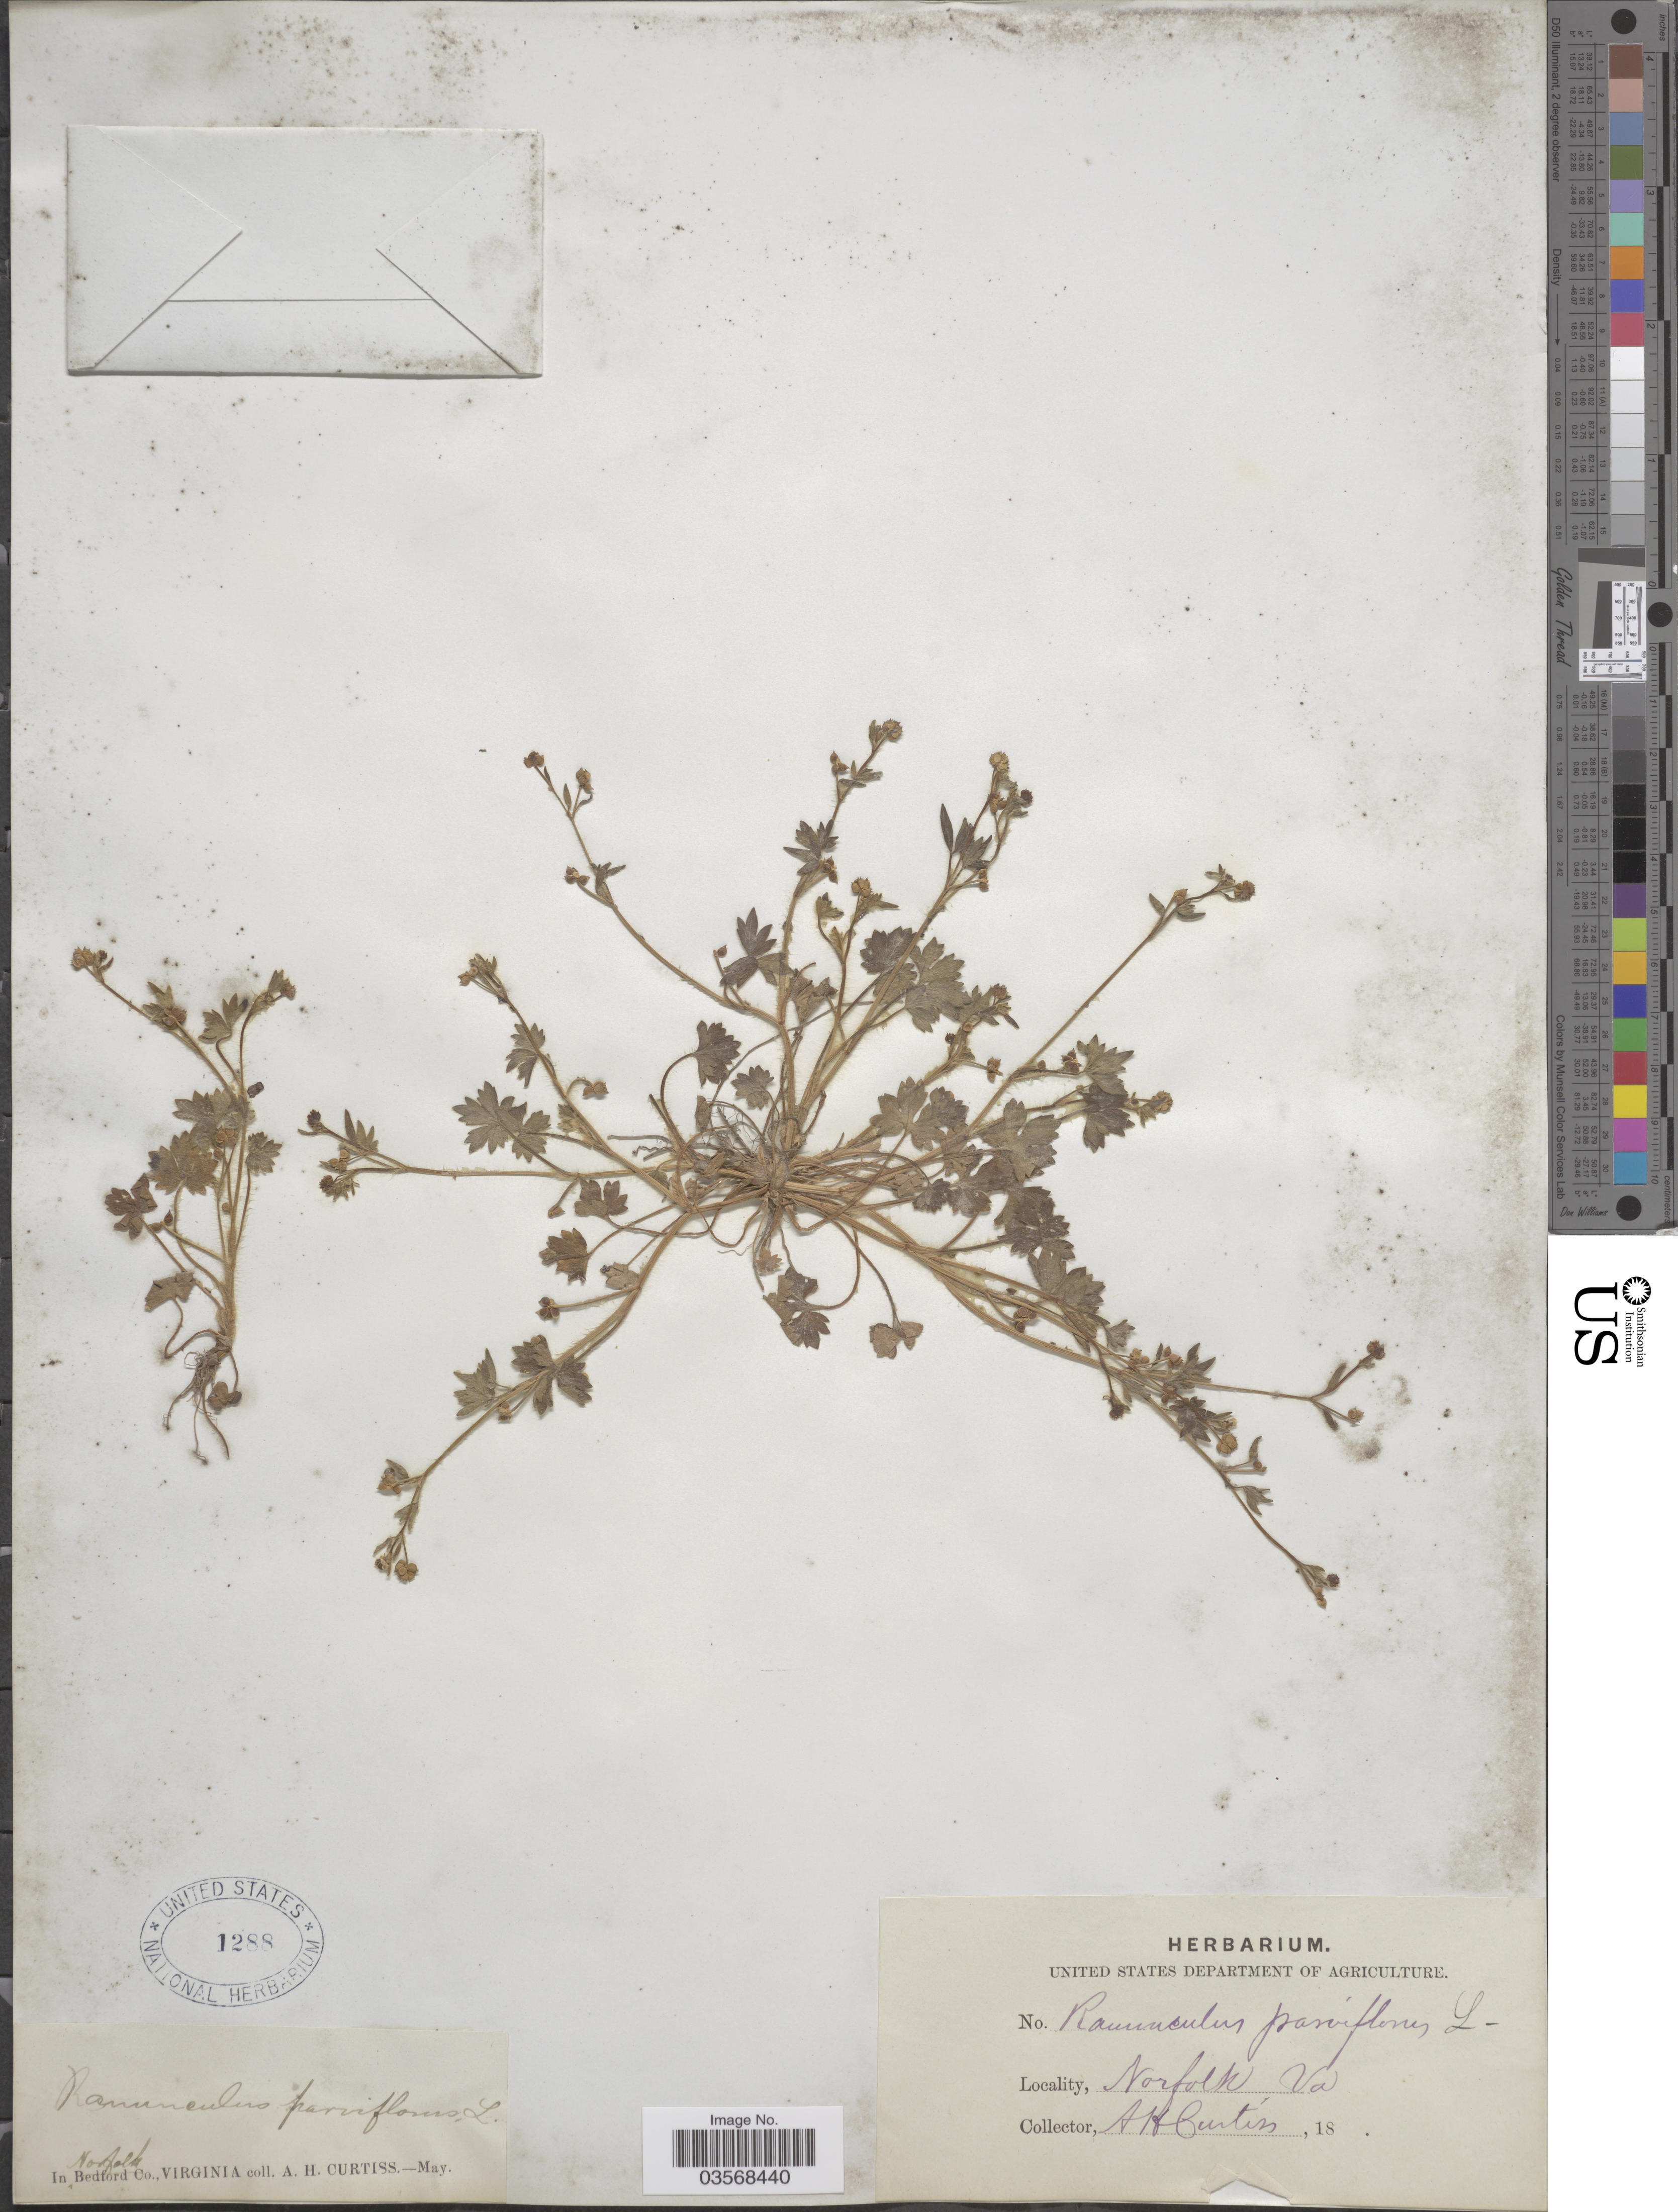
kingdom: Plantae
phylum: Tracheophyta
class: Magnoliopsida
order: Ranunculales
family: Ranunculaceae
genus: Ranunculus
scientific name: Ranunculus parviflorus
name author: L.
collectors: A. H. Curtiss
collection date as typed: May 18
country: United States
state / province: Virginia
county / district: City of Norfolk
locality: Norfolk.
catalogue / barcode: US 1288